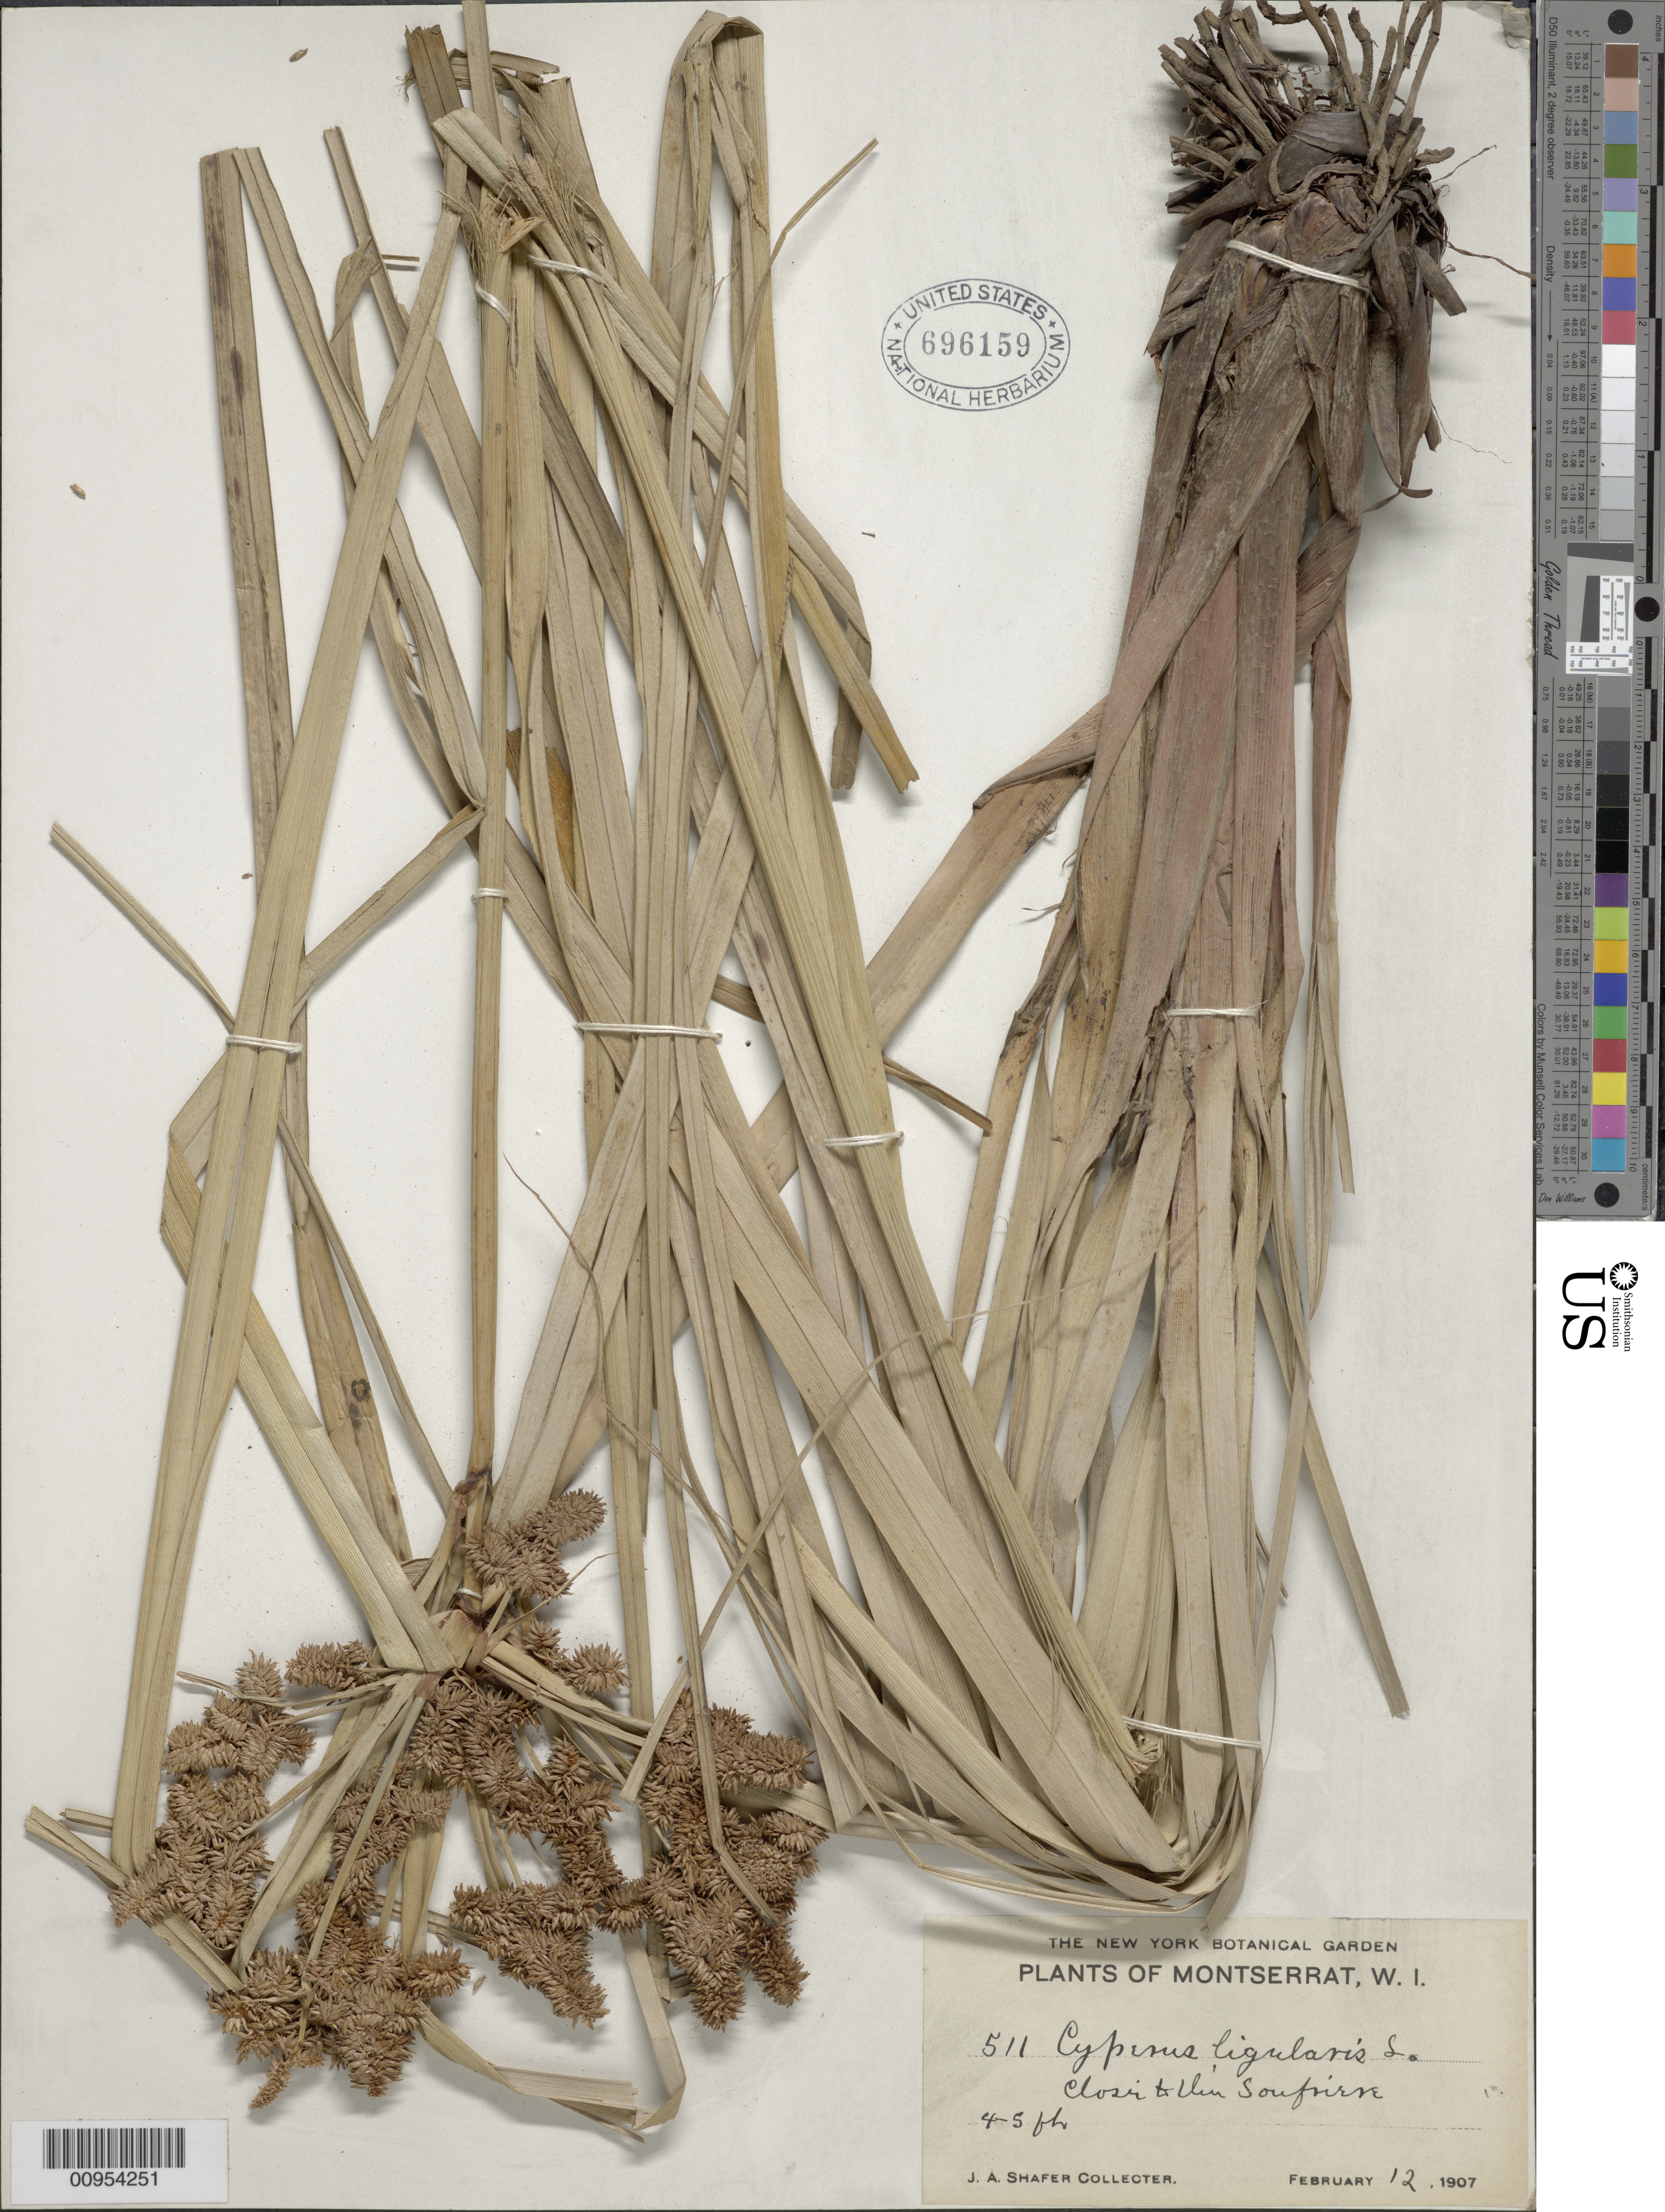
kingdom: Plantae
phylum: Tracheophyta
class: Liliopsida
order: Poales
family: Cyperaceae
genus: Cyperus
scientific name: Cyperus ligularis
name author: L.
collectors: J. A. Shafer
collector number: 511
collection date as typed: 12 Feb 1907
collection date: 1907-02-12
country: Montserrat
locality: "close to Uiu" Soufriere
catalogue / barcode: US 696159